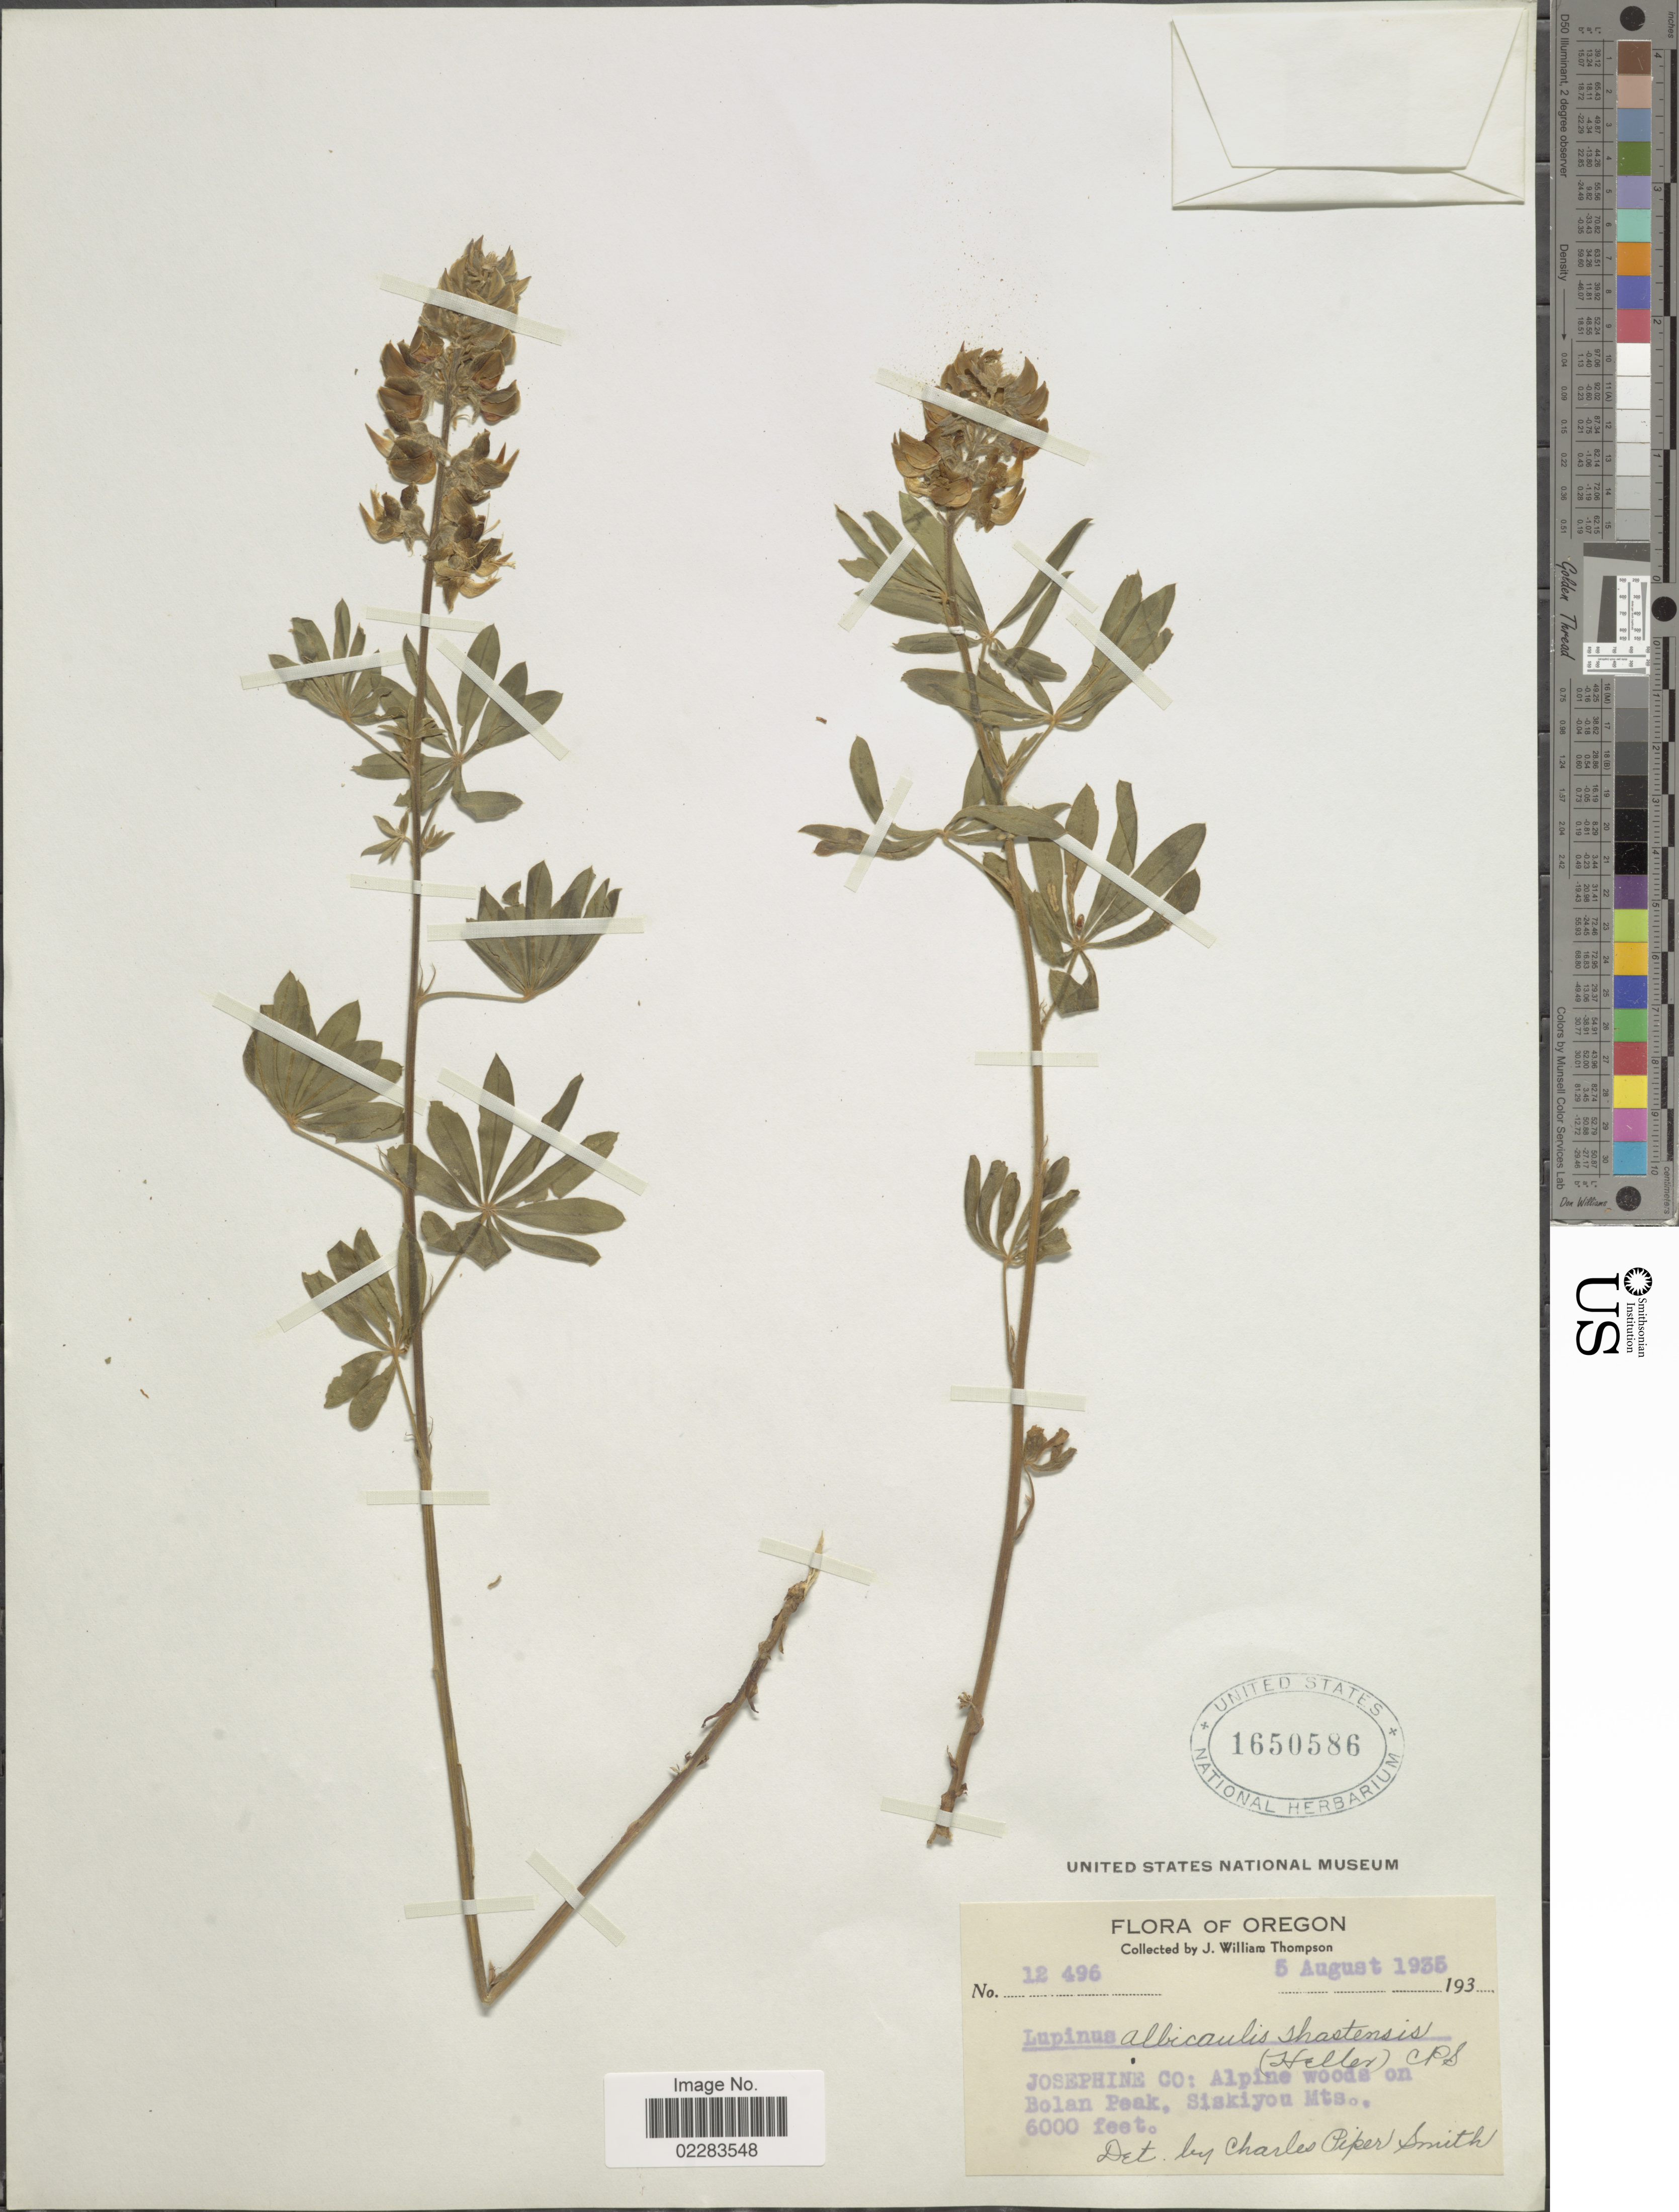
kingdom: Plantae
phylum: Tracheophyta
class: Magnoliopsida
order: Fabales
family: Fabaceae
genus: Lupinus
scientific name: Lupinus albicaulis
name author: Douglas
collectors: J. W. Thompson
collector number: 12496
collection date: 1935-08-05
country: United States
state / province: Oregon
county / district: Josephine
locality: Josephine Co.: Alpine woods on Bolan Peak. Siskiyon Mts.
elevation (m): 1829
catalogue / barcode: US 1650586